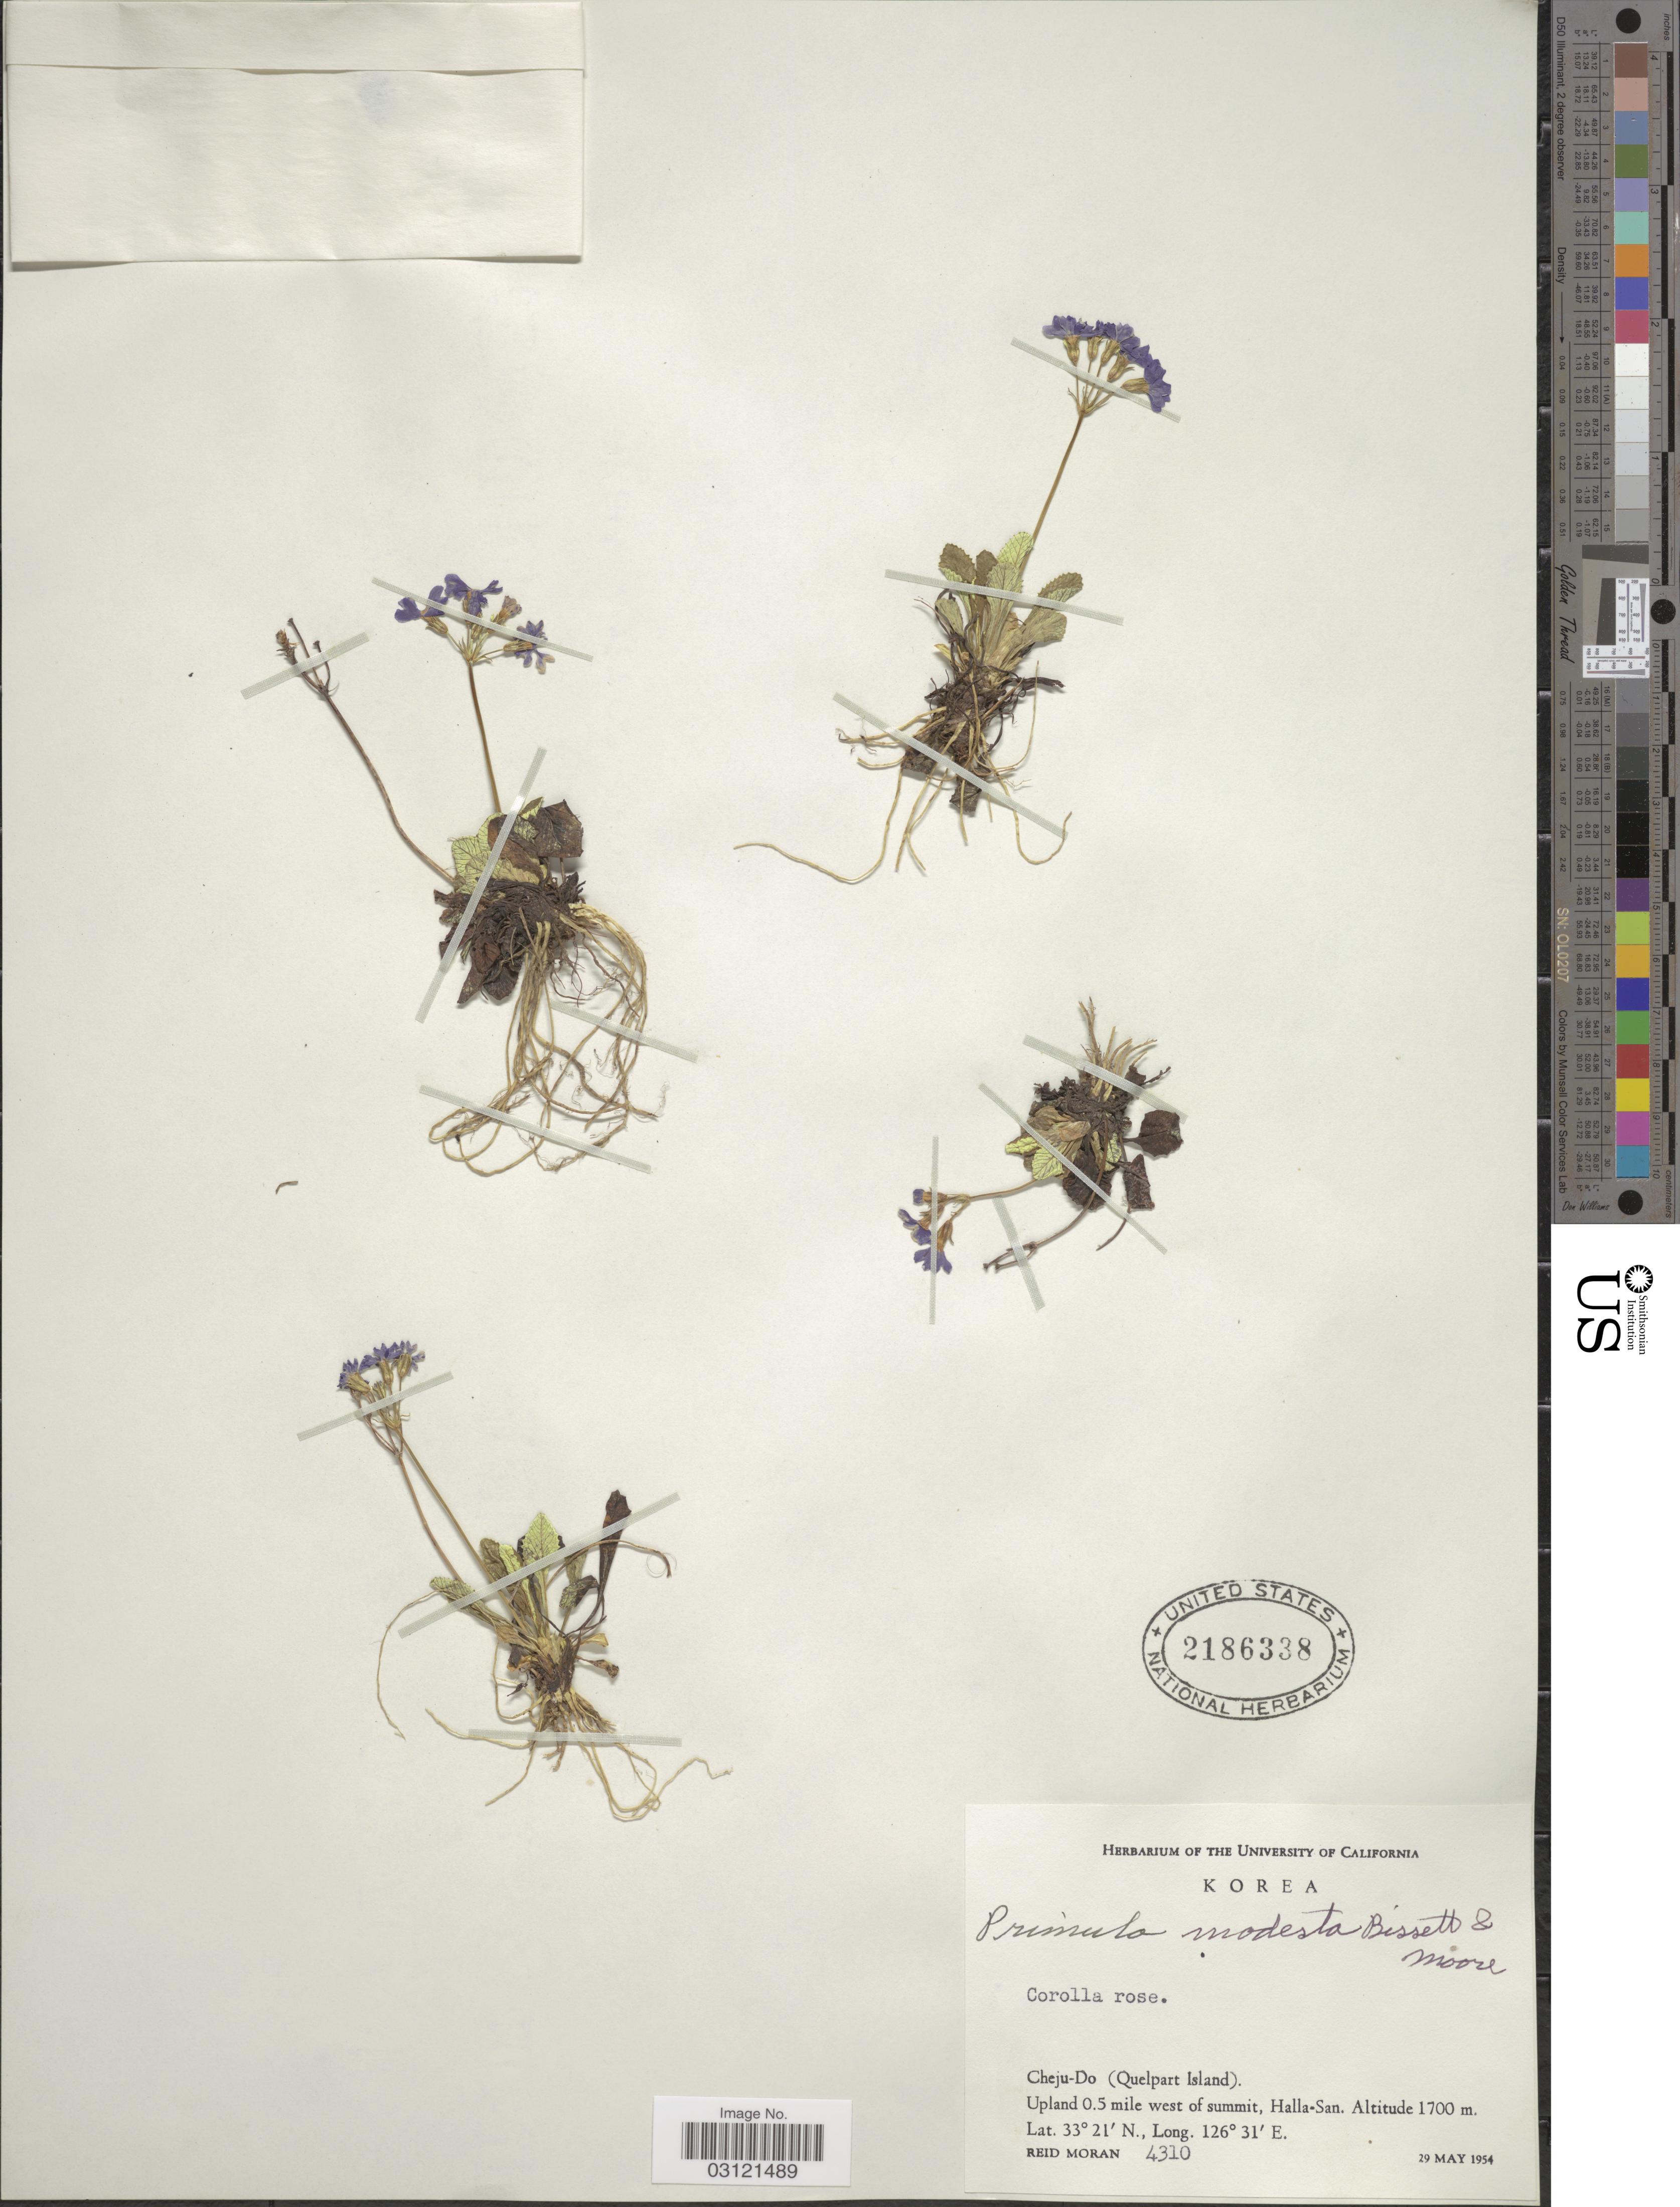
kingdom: Plantae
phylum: Tracheophyta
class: Magnoliopsida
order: Ericales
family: Primulaceae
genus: Primula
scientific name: Primula modesta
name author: Bisset & S. Moore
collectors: R. Moran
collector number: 4310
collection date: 1954-05-29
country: South Korea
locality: Cheju-Do (Quelpart Island). Upland 0.5 mile west of summit, Halla-San.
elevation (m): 1700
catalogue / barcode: US 2186338